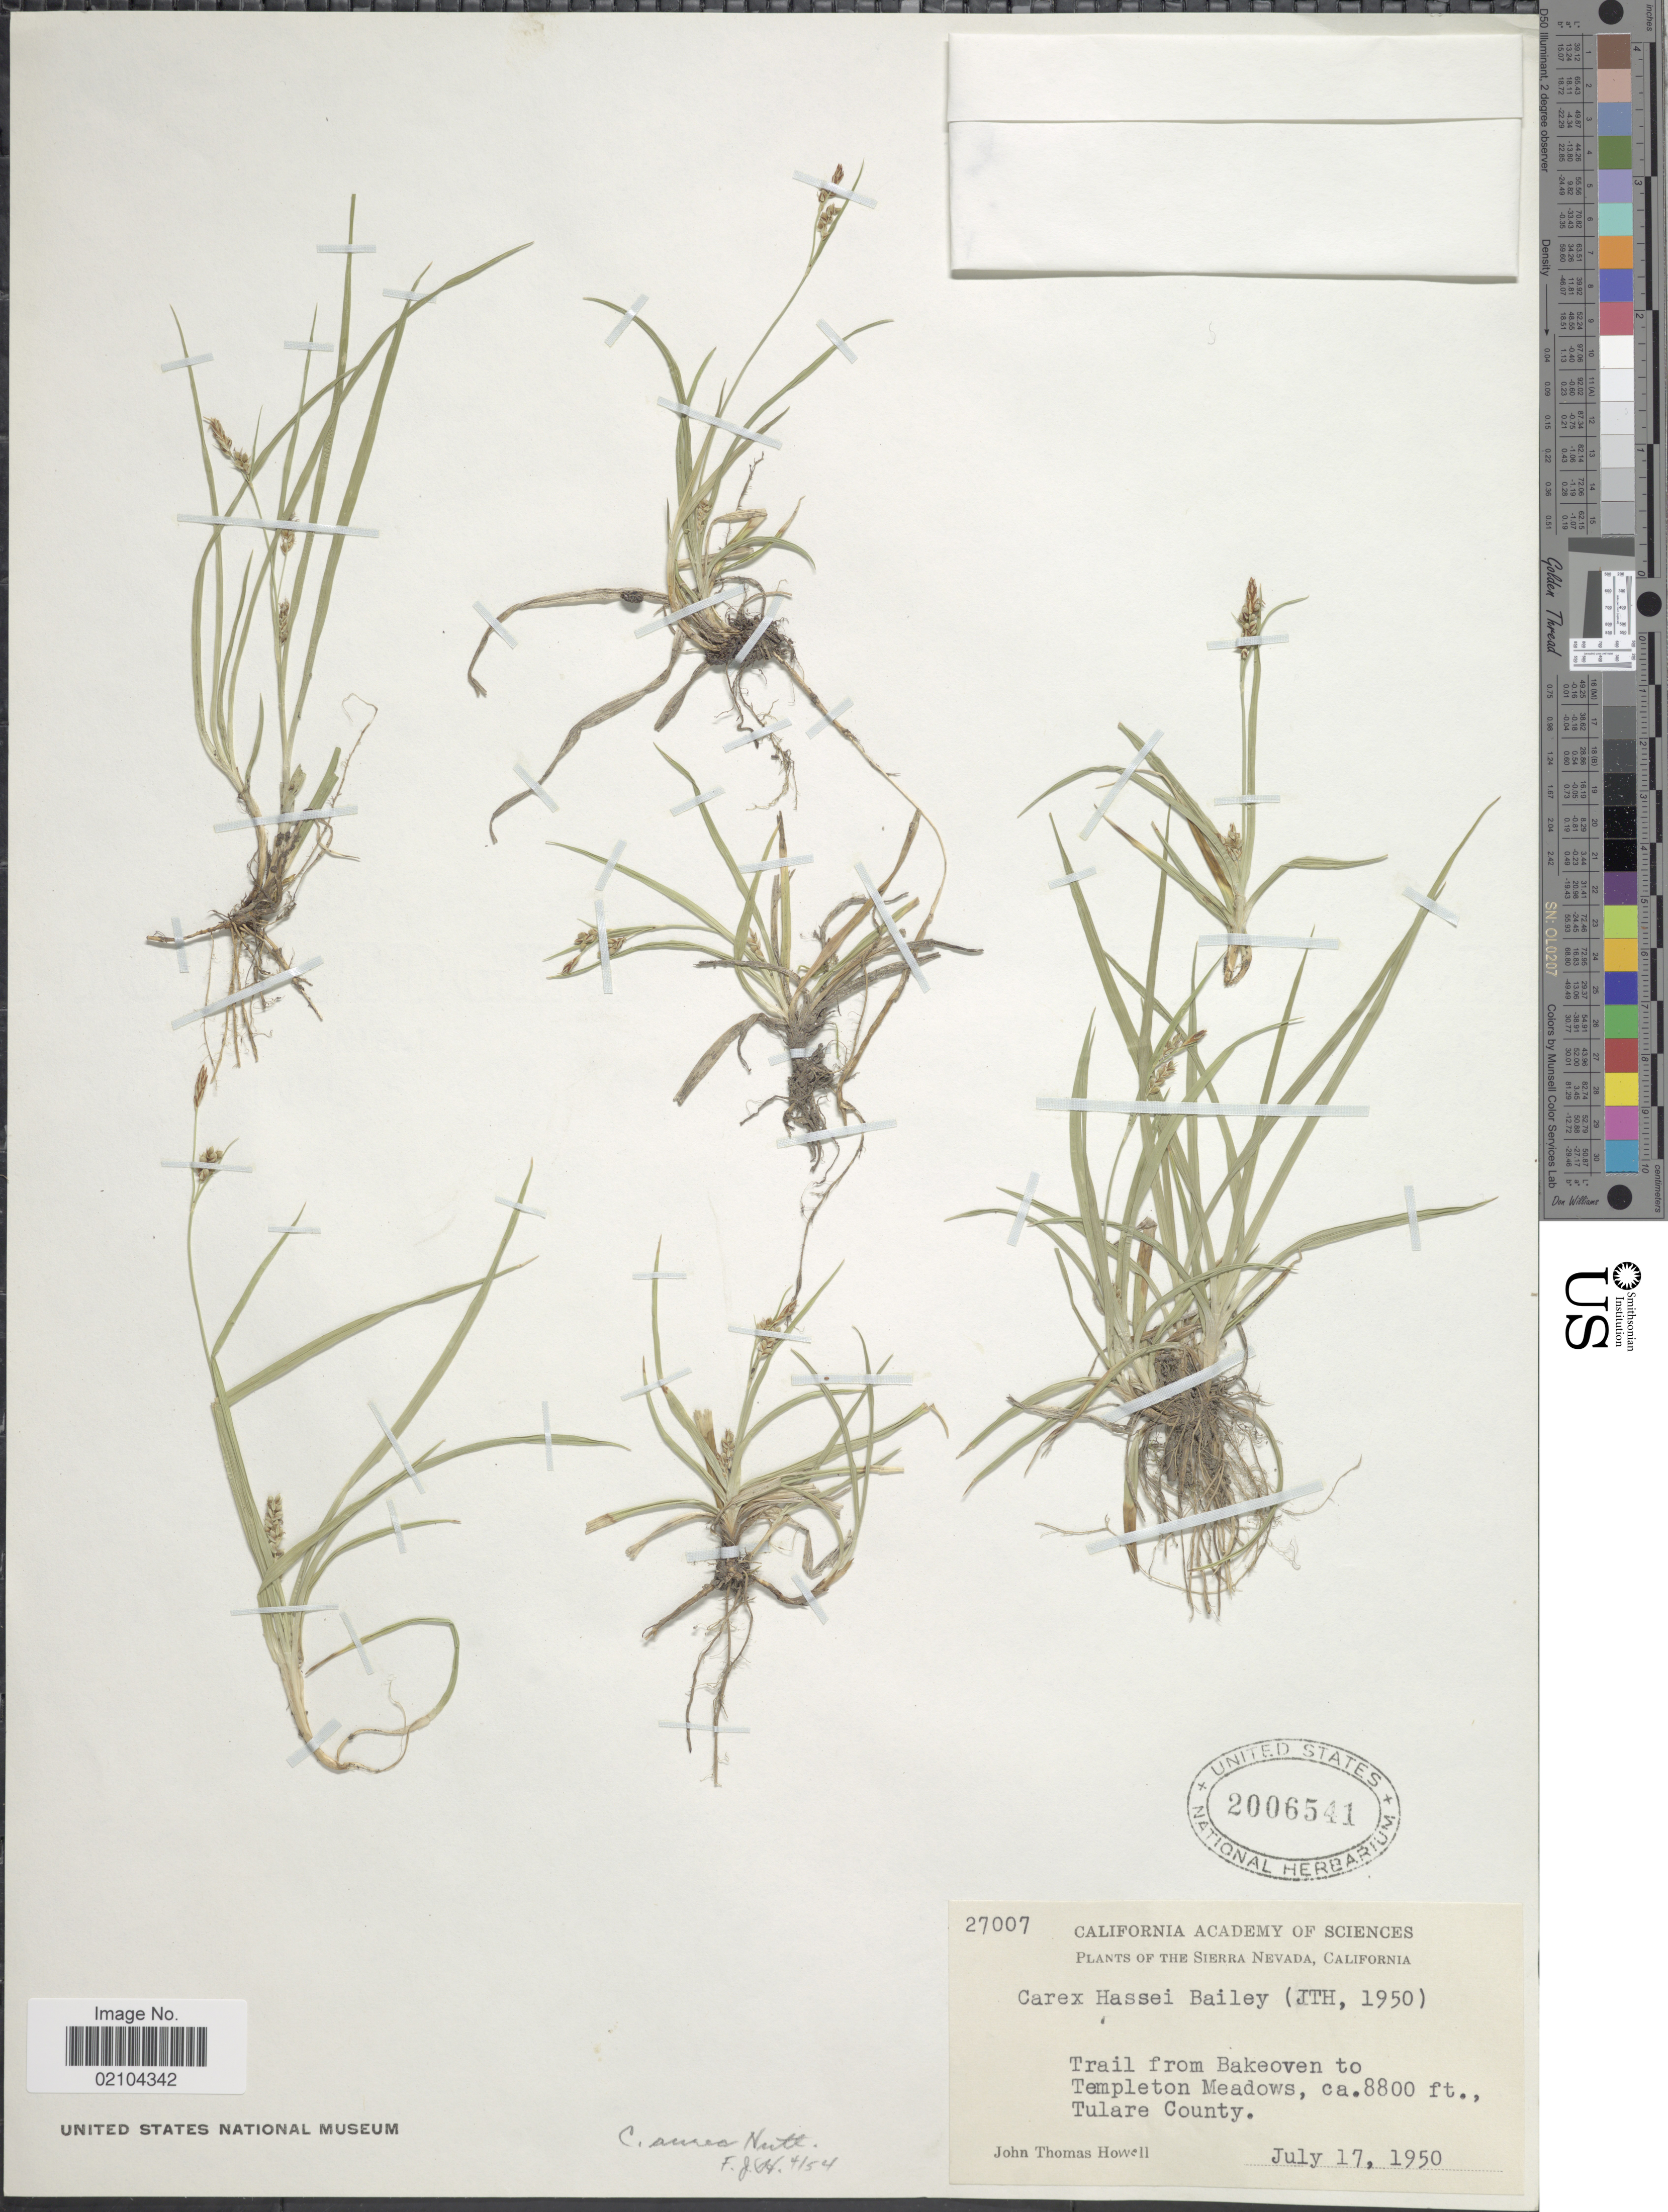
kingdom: Plantae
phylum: Tracheophyta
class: Liliopsida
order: Poales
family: Cyperaceae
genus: Carex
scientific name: Carex aurea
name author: Nutt.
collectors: J. T. Howell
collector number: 27007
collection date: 1950-07-17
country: United States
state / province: California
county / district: Tulare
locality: Sierra Nevada, California. Trail from Bakeoven to Templetom Meadows. Tulare county.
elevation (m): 2682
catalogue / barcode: US 2006541